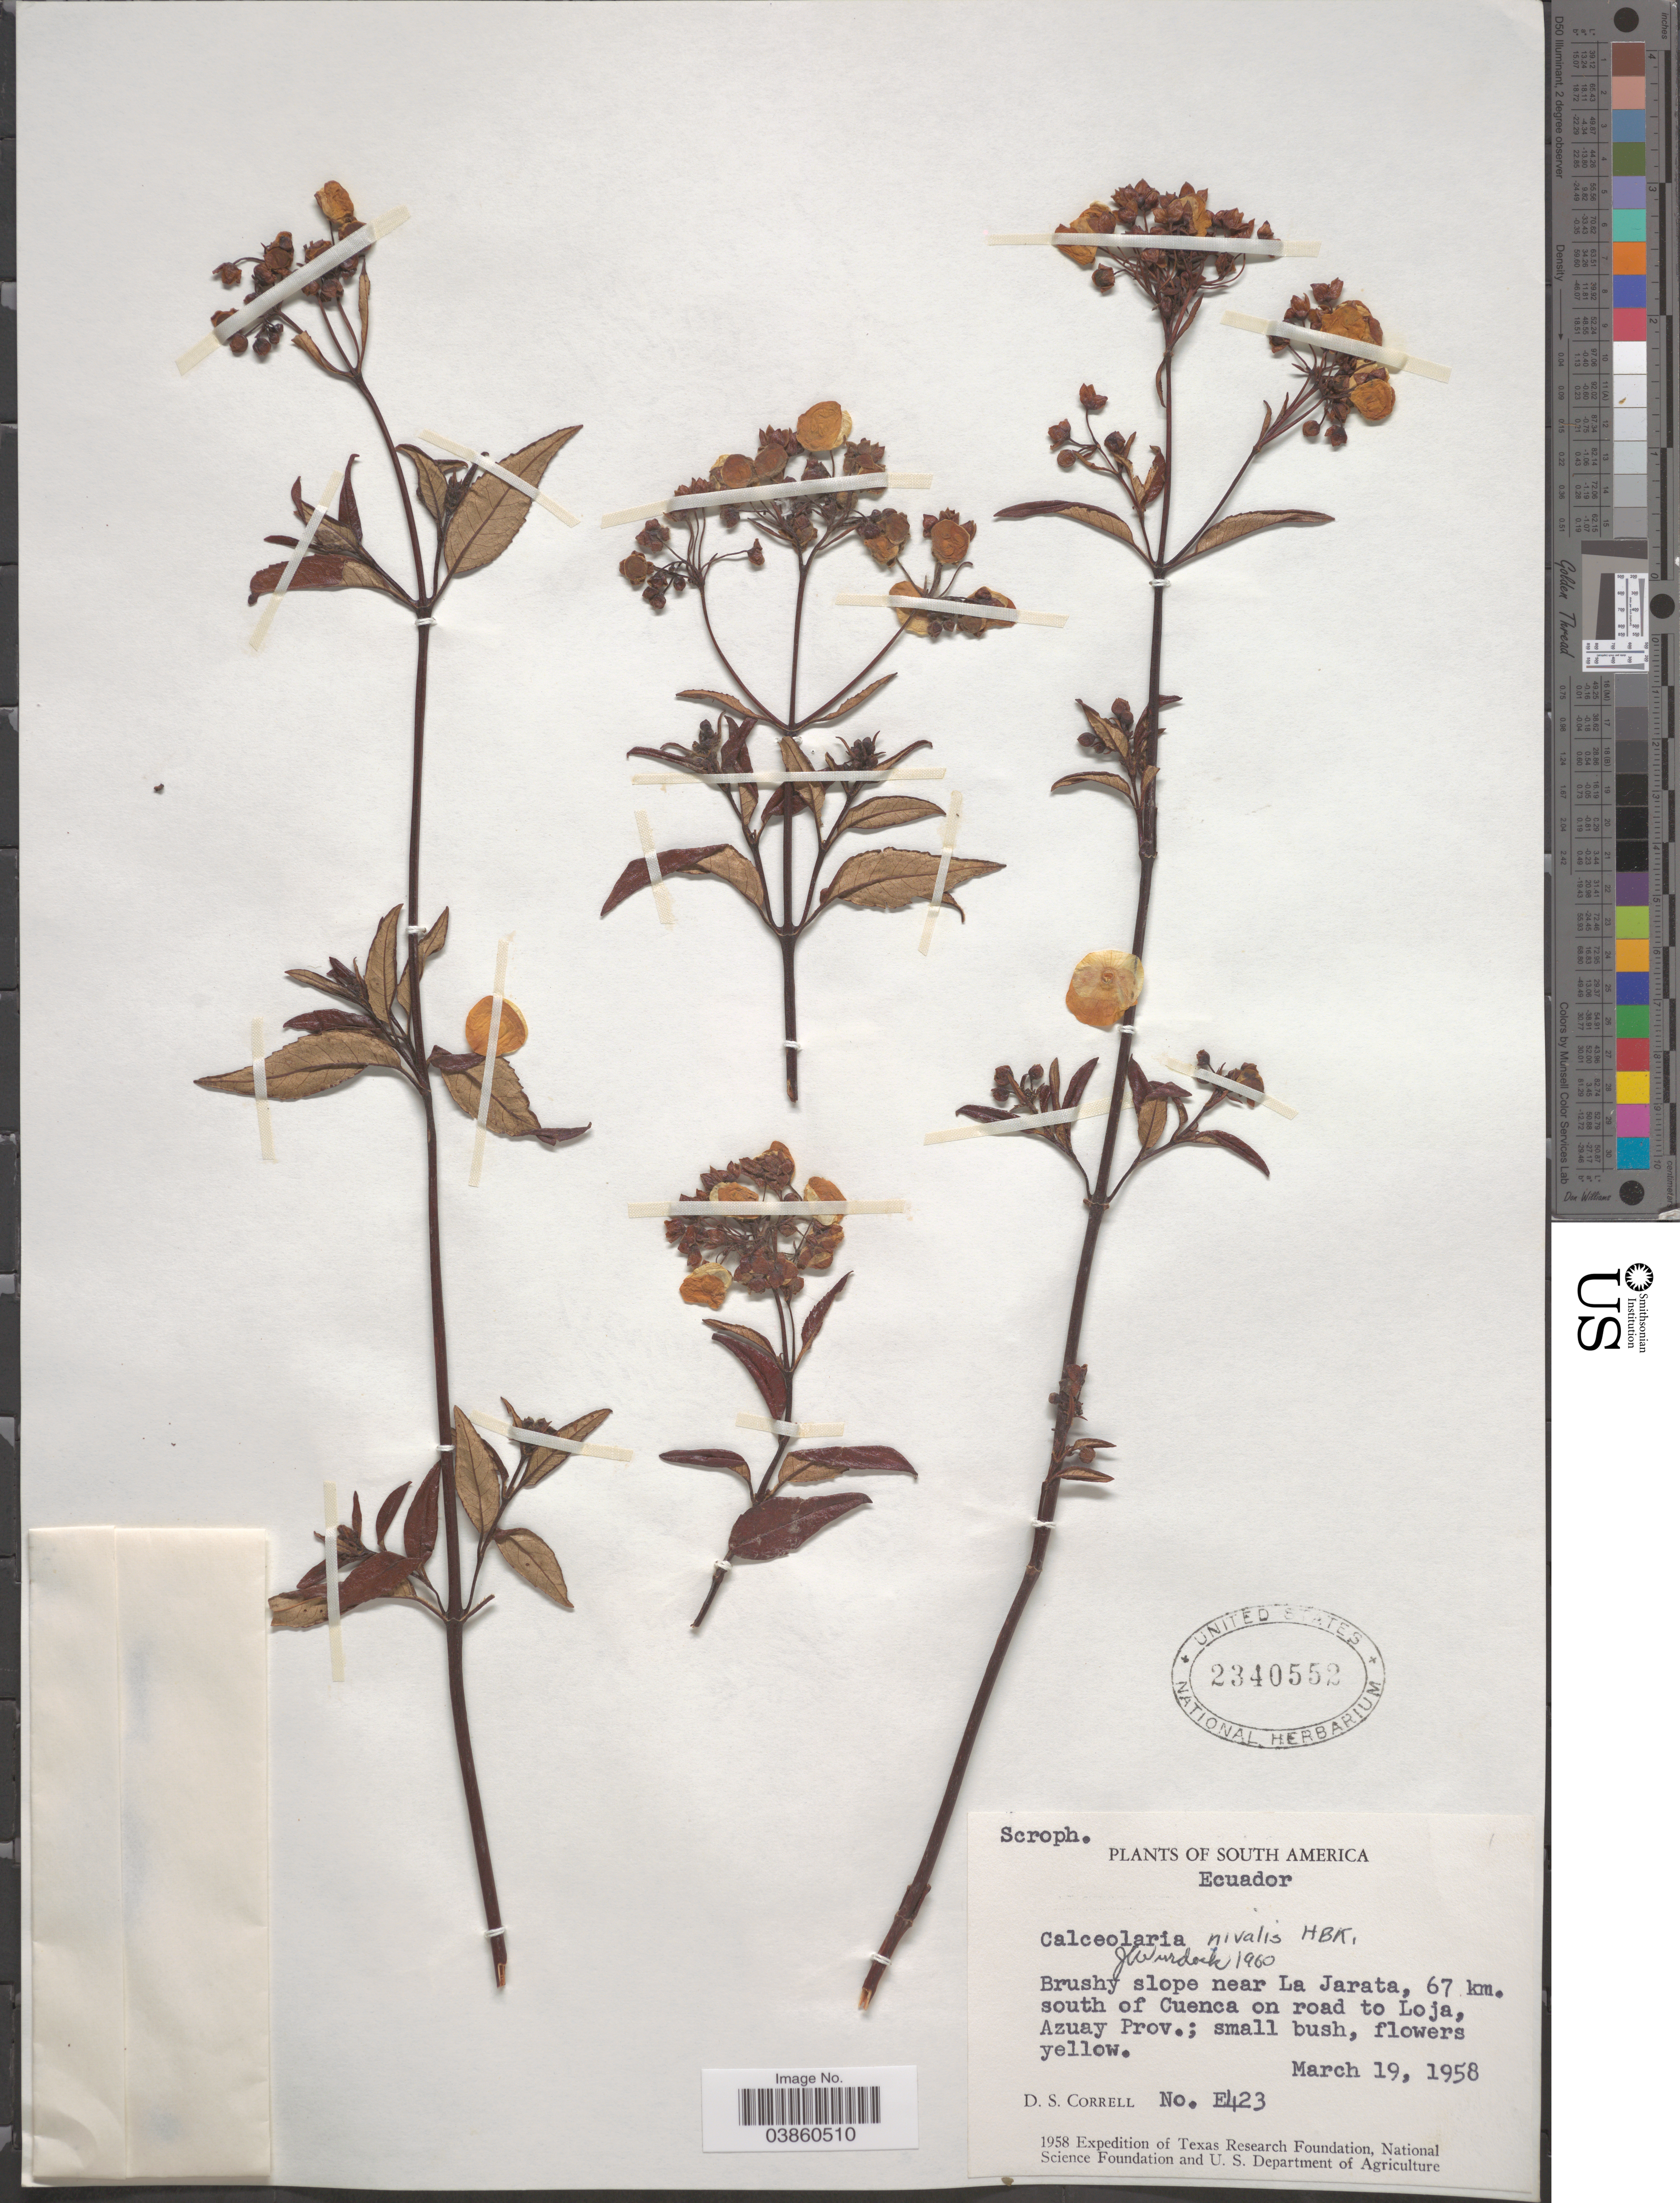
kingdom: Plantae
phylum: Tracheophyta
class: Magnoliopsida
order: Lamiales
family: Calceolariaceae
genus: Calceolaria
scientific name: Calceolaria nivalis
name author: Kunth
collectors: D. S. Correll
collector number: E423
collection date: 1958-03-19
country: Ecuador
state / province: Azuay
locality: Near La Jarata, 67 km. south of Cuenca on road to Loja.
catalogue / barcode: US 2340552